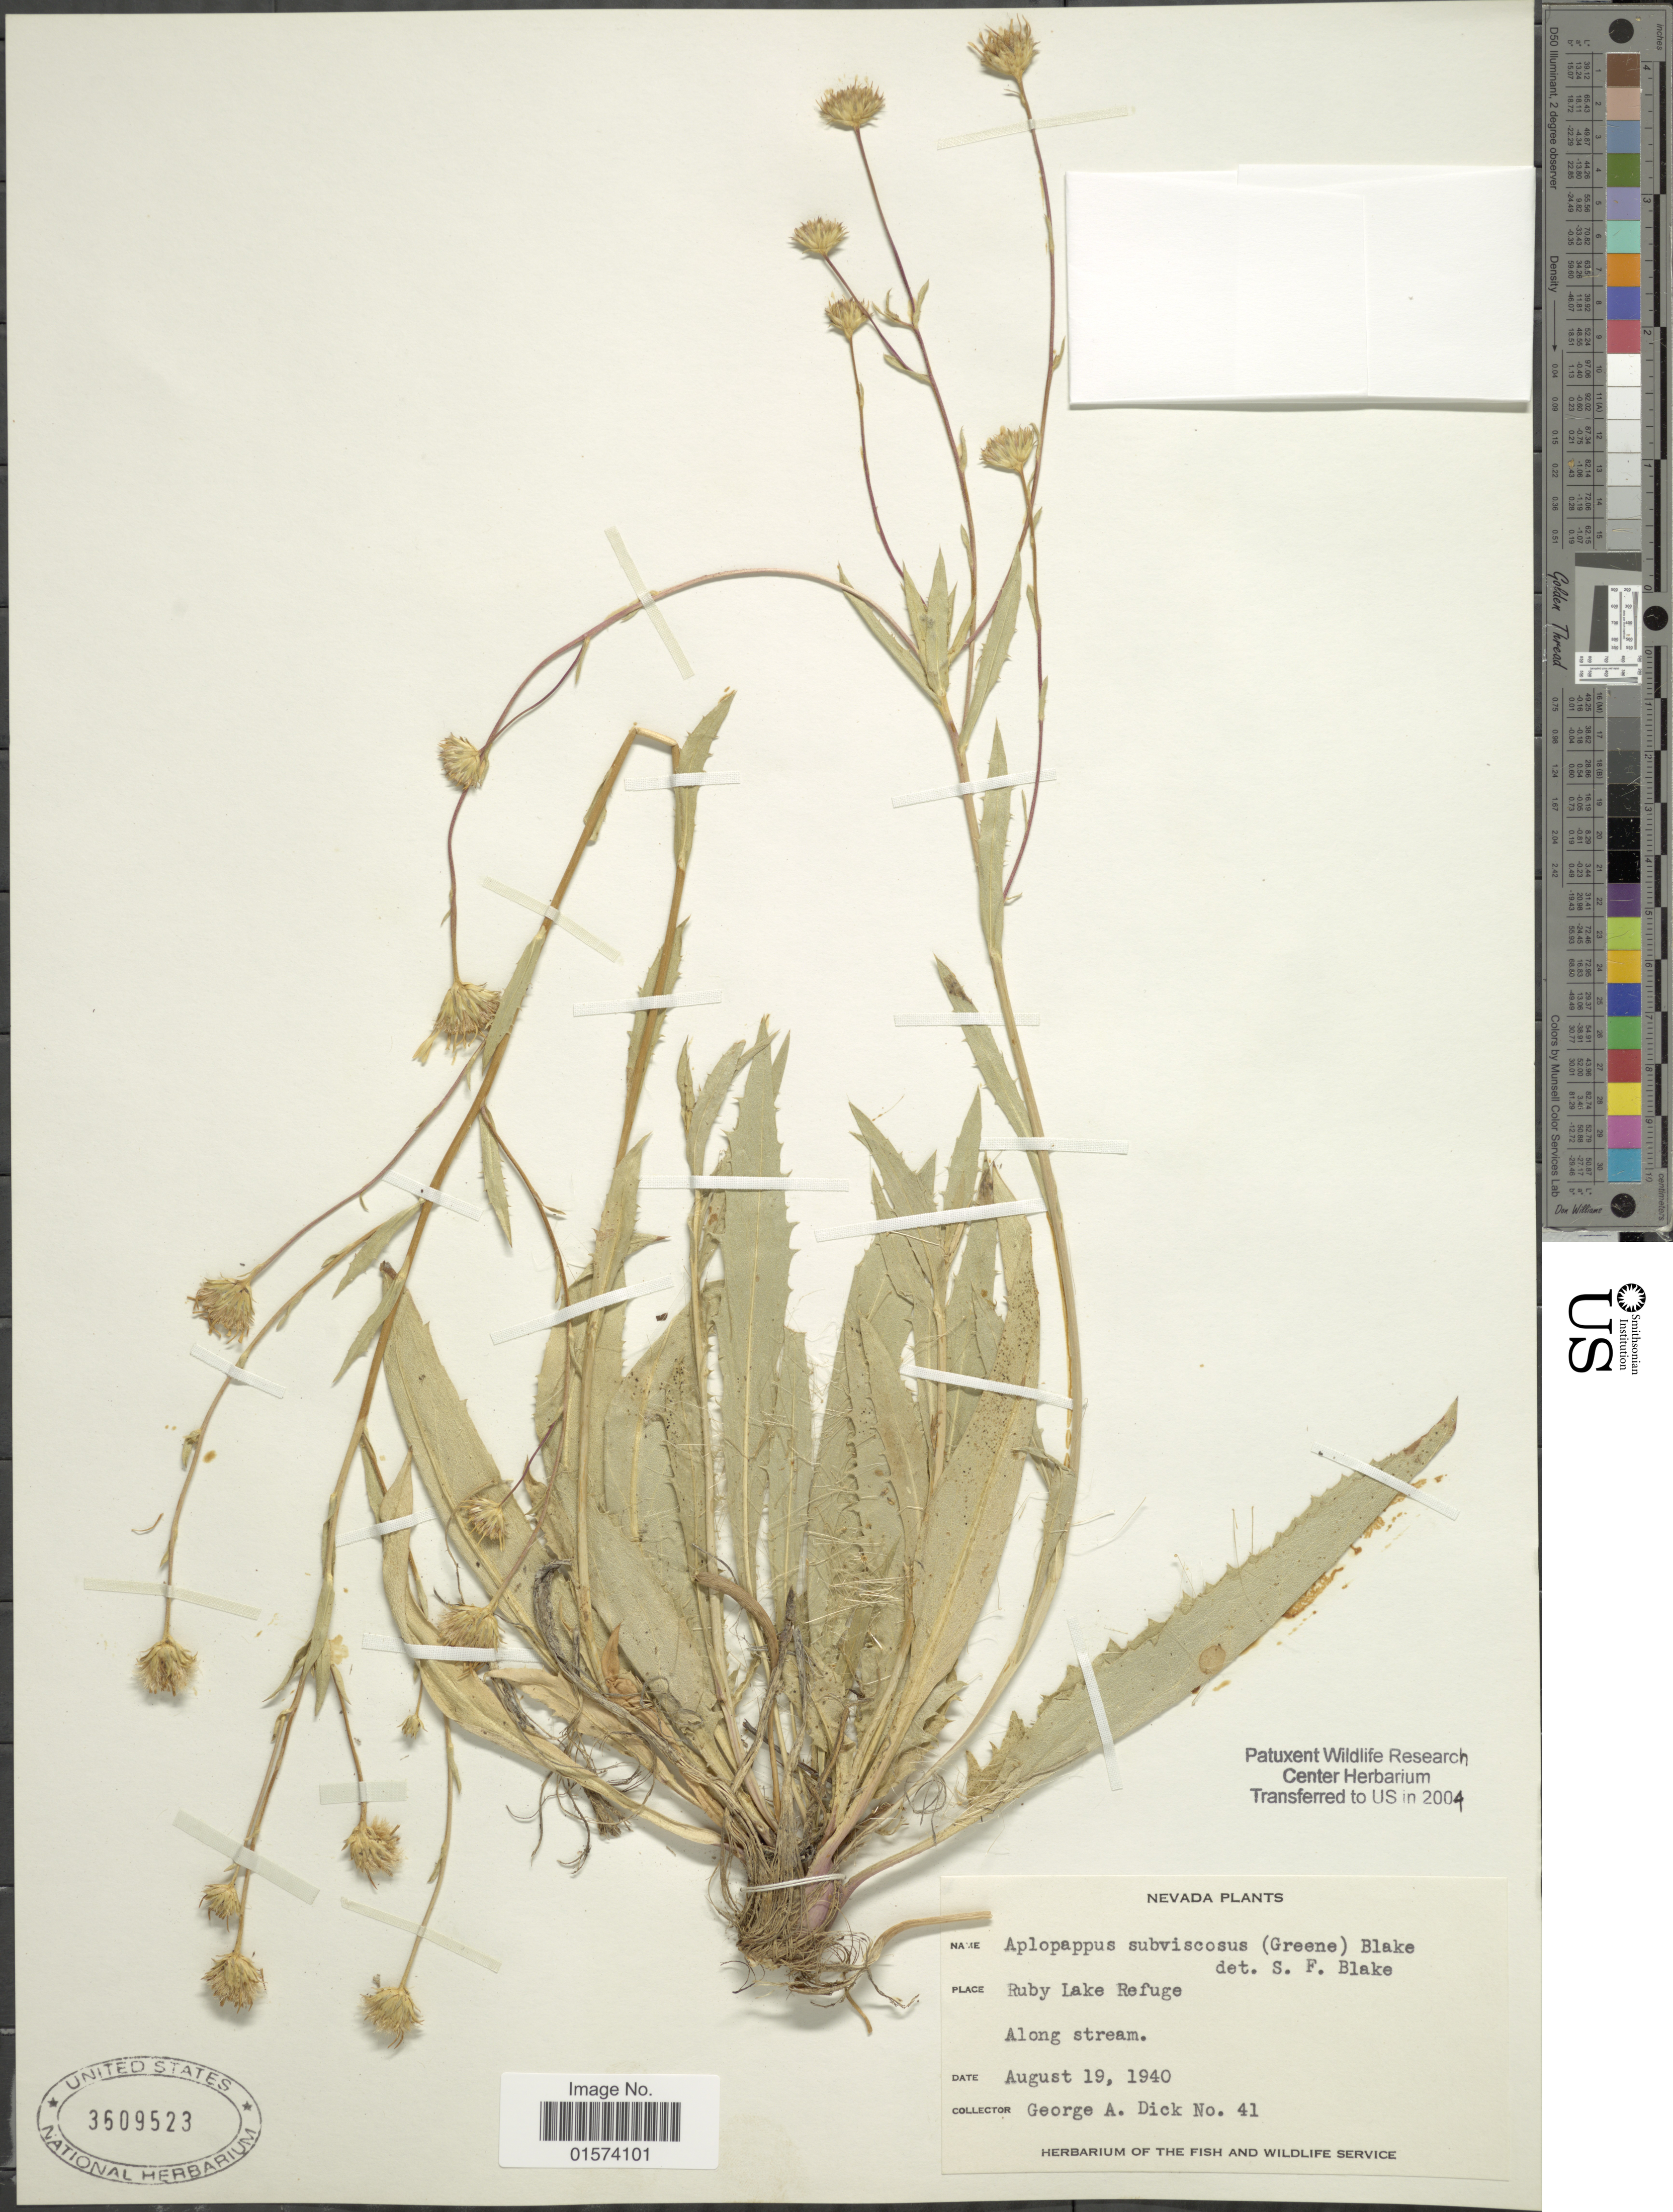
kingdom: Plantae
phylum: Tracheophyta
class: Magnoliopsida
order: Asterales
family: Asteraceae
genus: Pyrrocoma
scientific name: Pyrrocoma lanceolata var. lanceolata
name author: (Hook.) Greene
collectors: G. Dick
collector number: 41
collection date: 1940-08-19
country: United States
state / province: Nevada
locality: Ruby Lake Refuge, along stream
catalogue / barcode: US 3509523